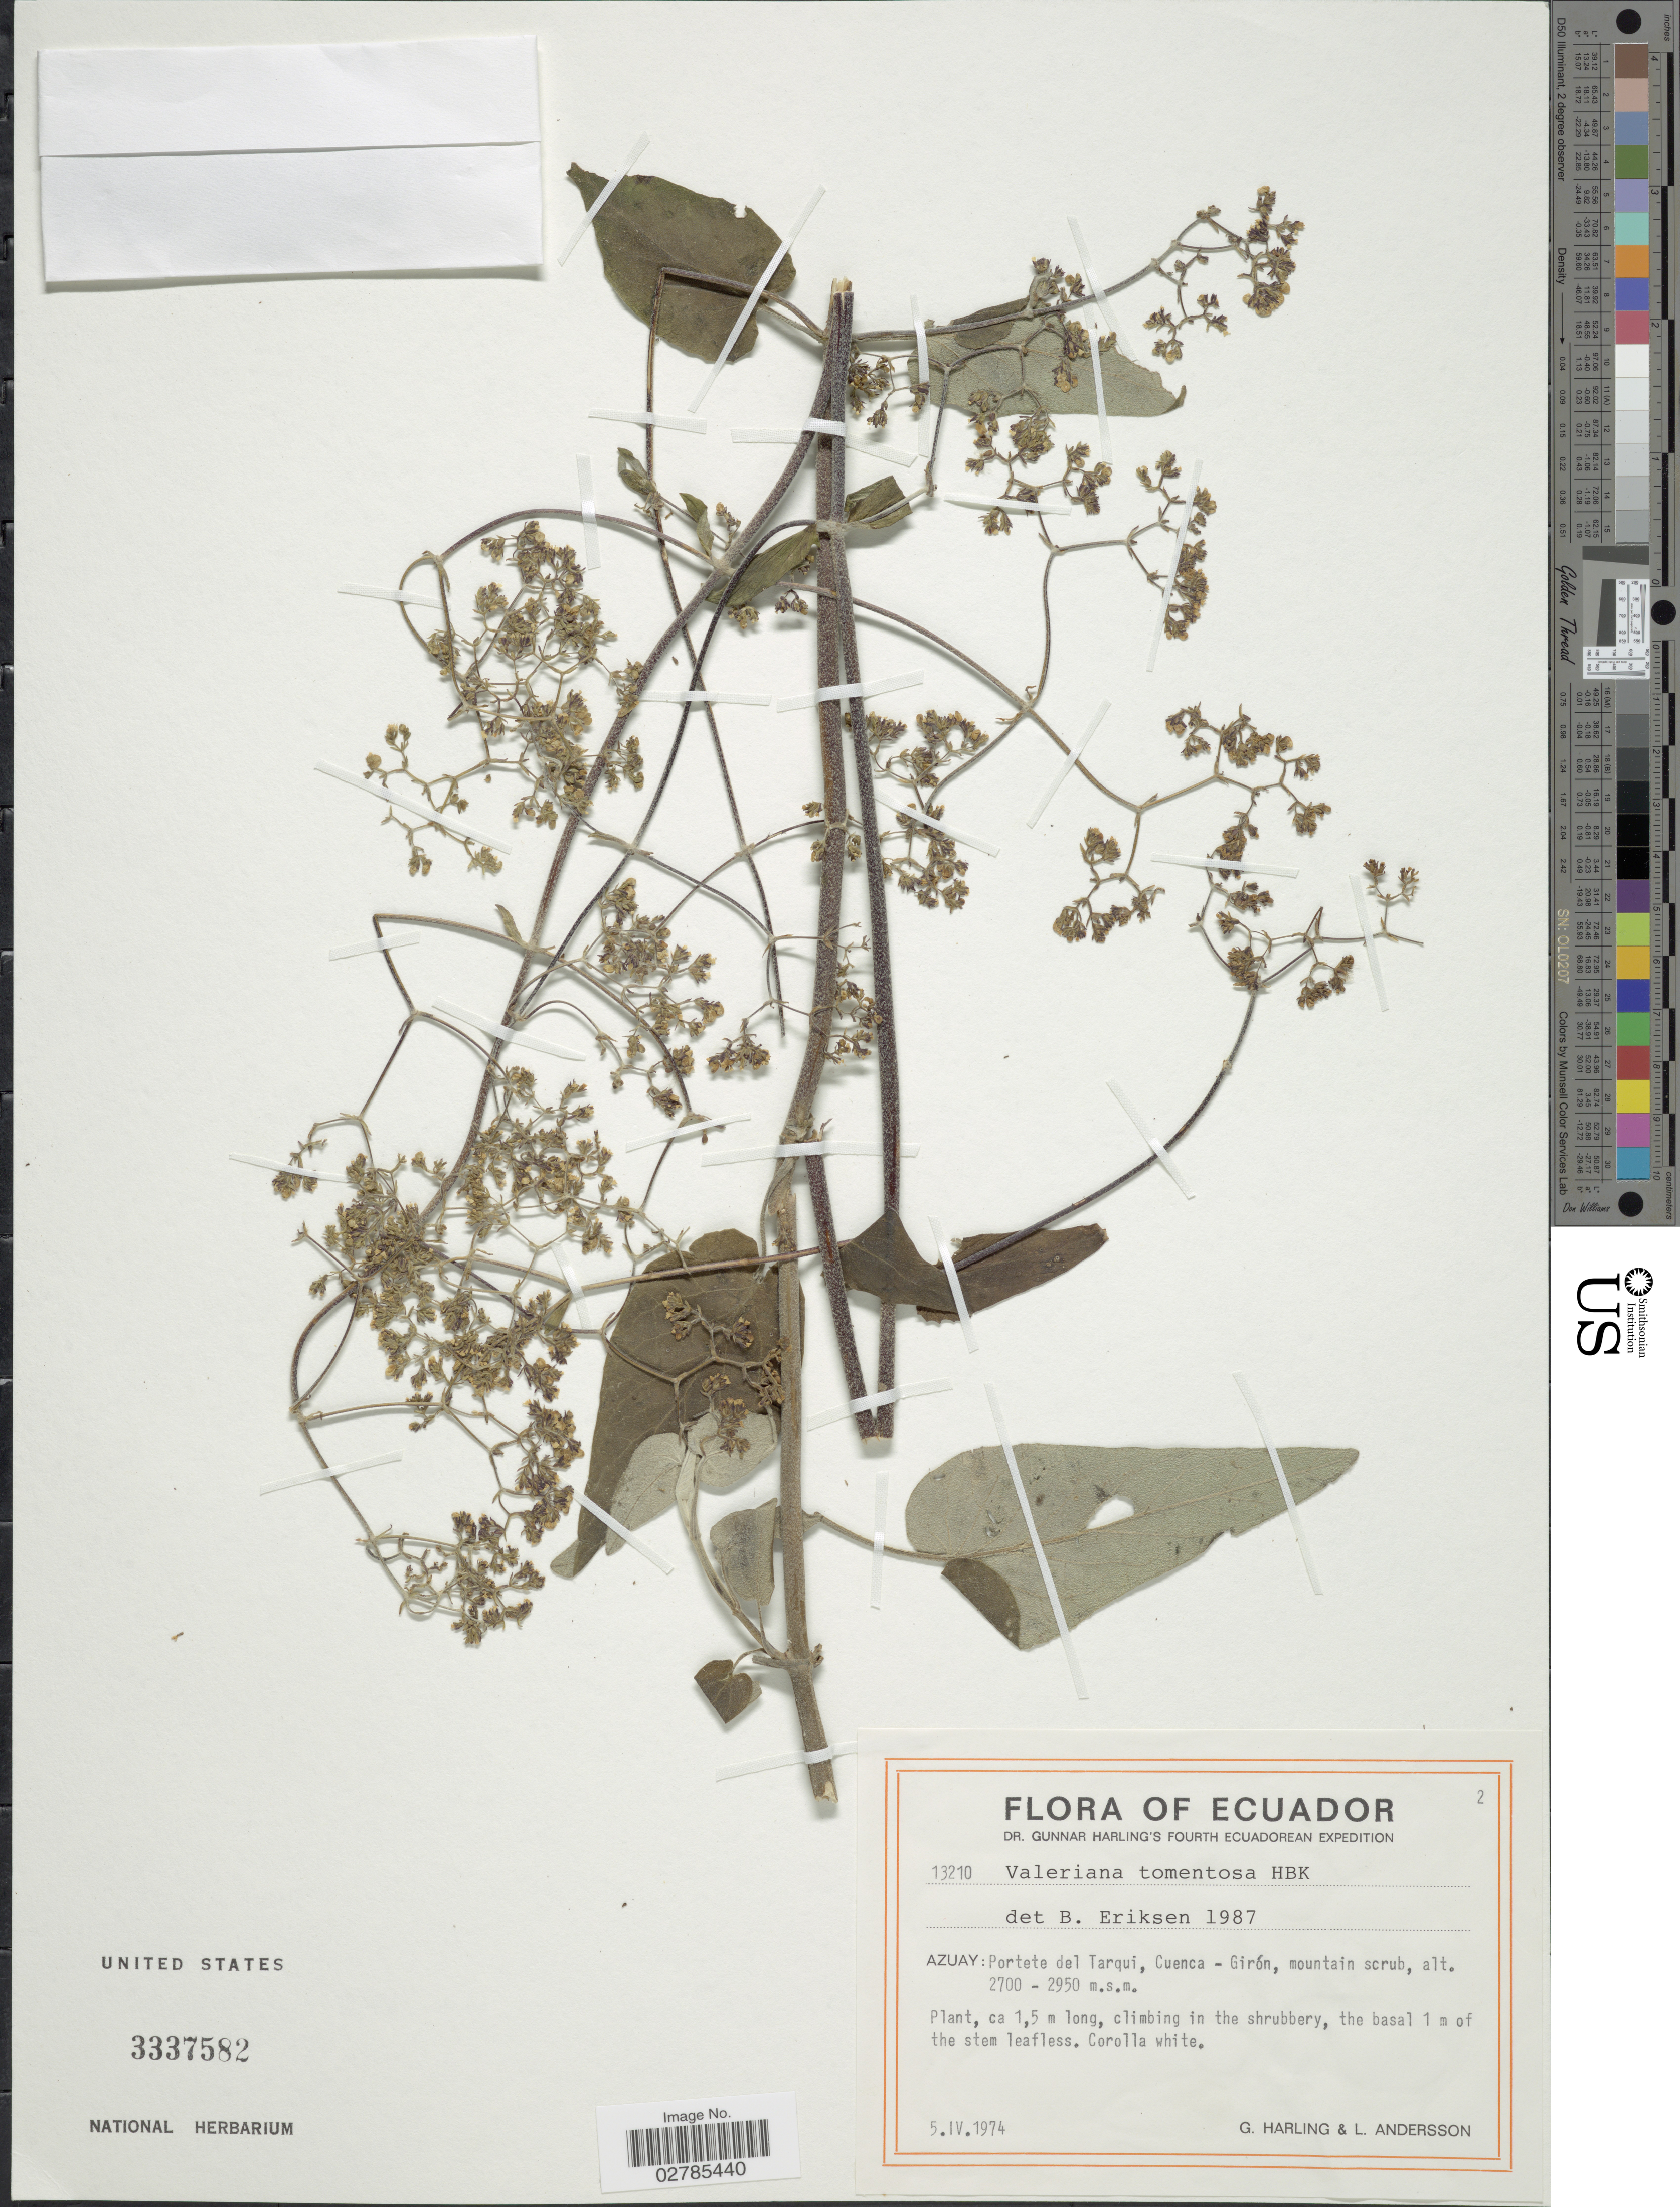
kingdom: Plantae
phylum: Tracheophyta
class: Magnoliopsida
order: Dipsacales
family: Caprifoliaceae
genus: Valeriana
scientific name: Valeriana tomentosa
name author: Kunth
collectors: G. Harling & L. Andersson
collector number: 13210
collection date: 1974-04-05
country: Ecuador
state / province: Azuay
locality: Portete del Tarqui, Cuenca-Girón.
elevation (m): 2700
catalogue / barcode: US 3337582